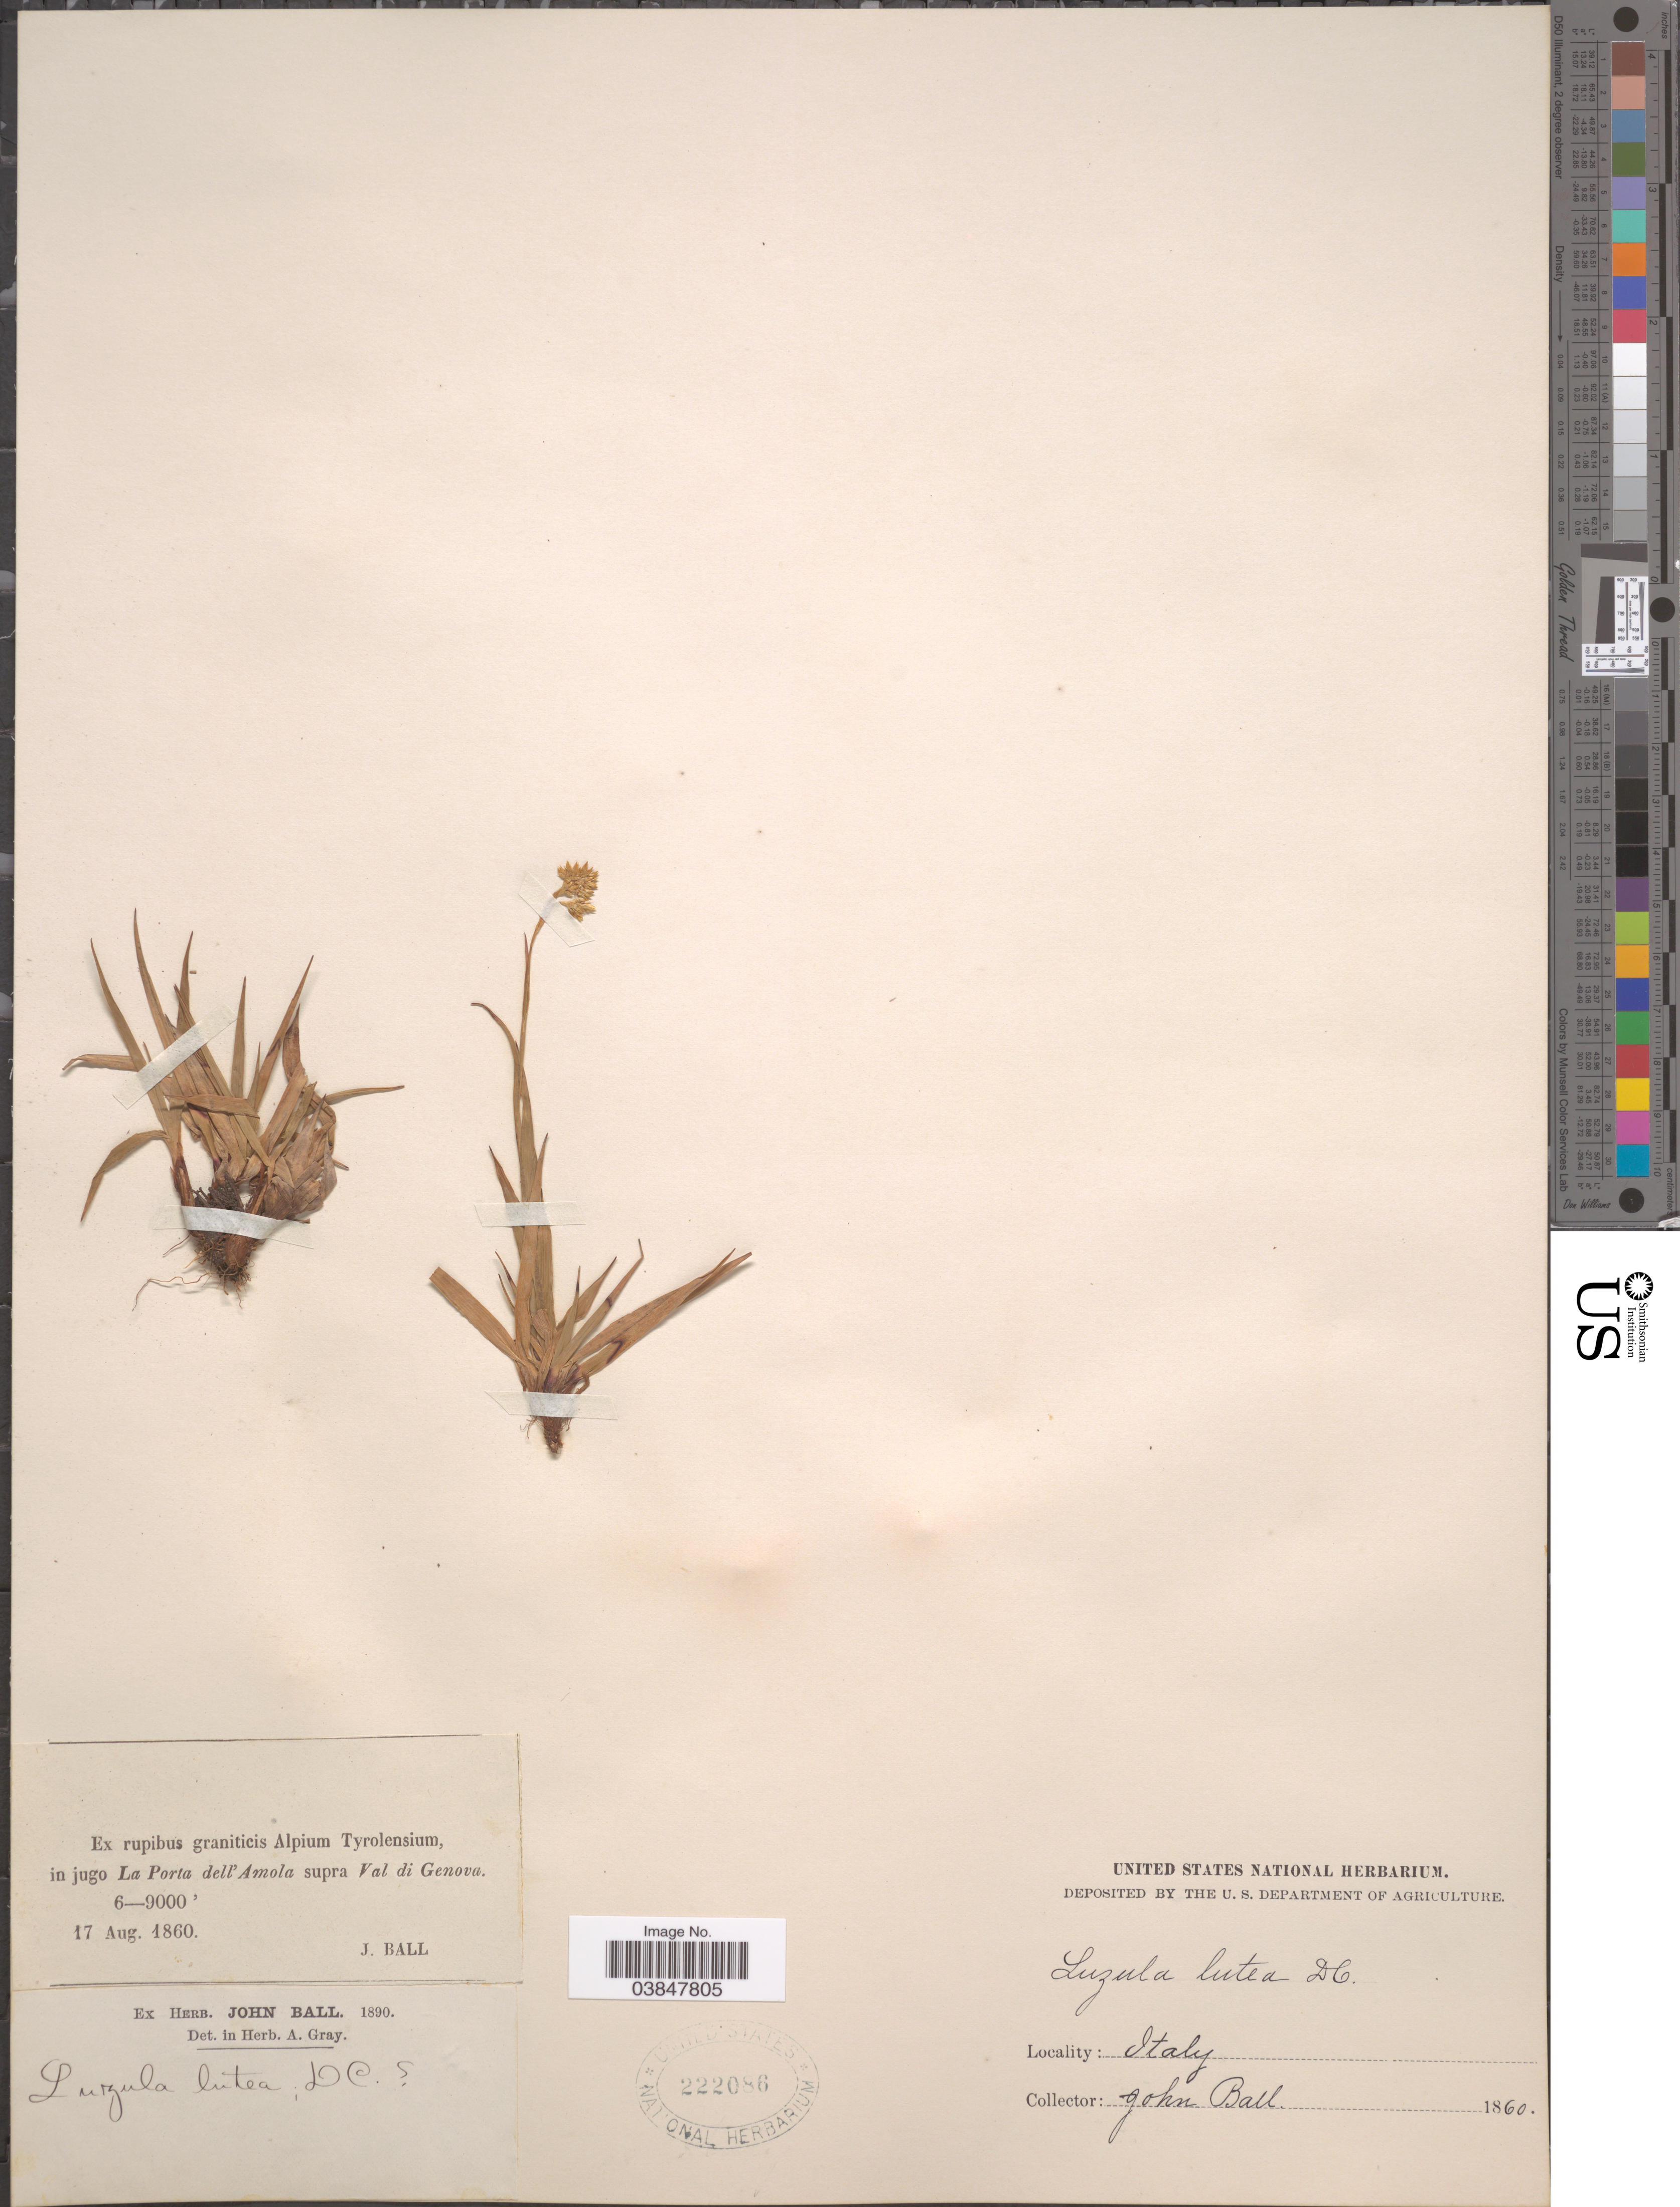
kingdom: Plantae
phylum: Tracheophyta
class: Liliopsida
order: Poales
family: Juncaceae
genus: Luzula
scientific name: Luzula lutea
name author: (All.) DC.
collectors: J. Ball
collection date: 1860-08-17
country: Italy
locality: In jugo La Porta dell' Amola supra Val di Genova.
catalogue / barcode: US 222086